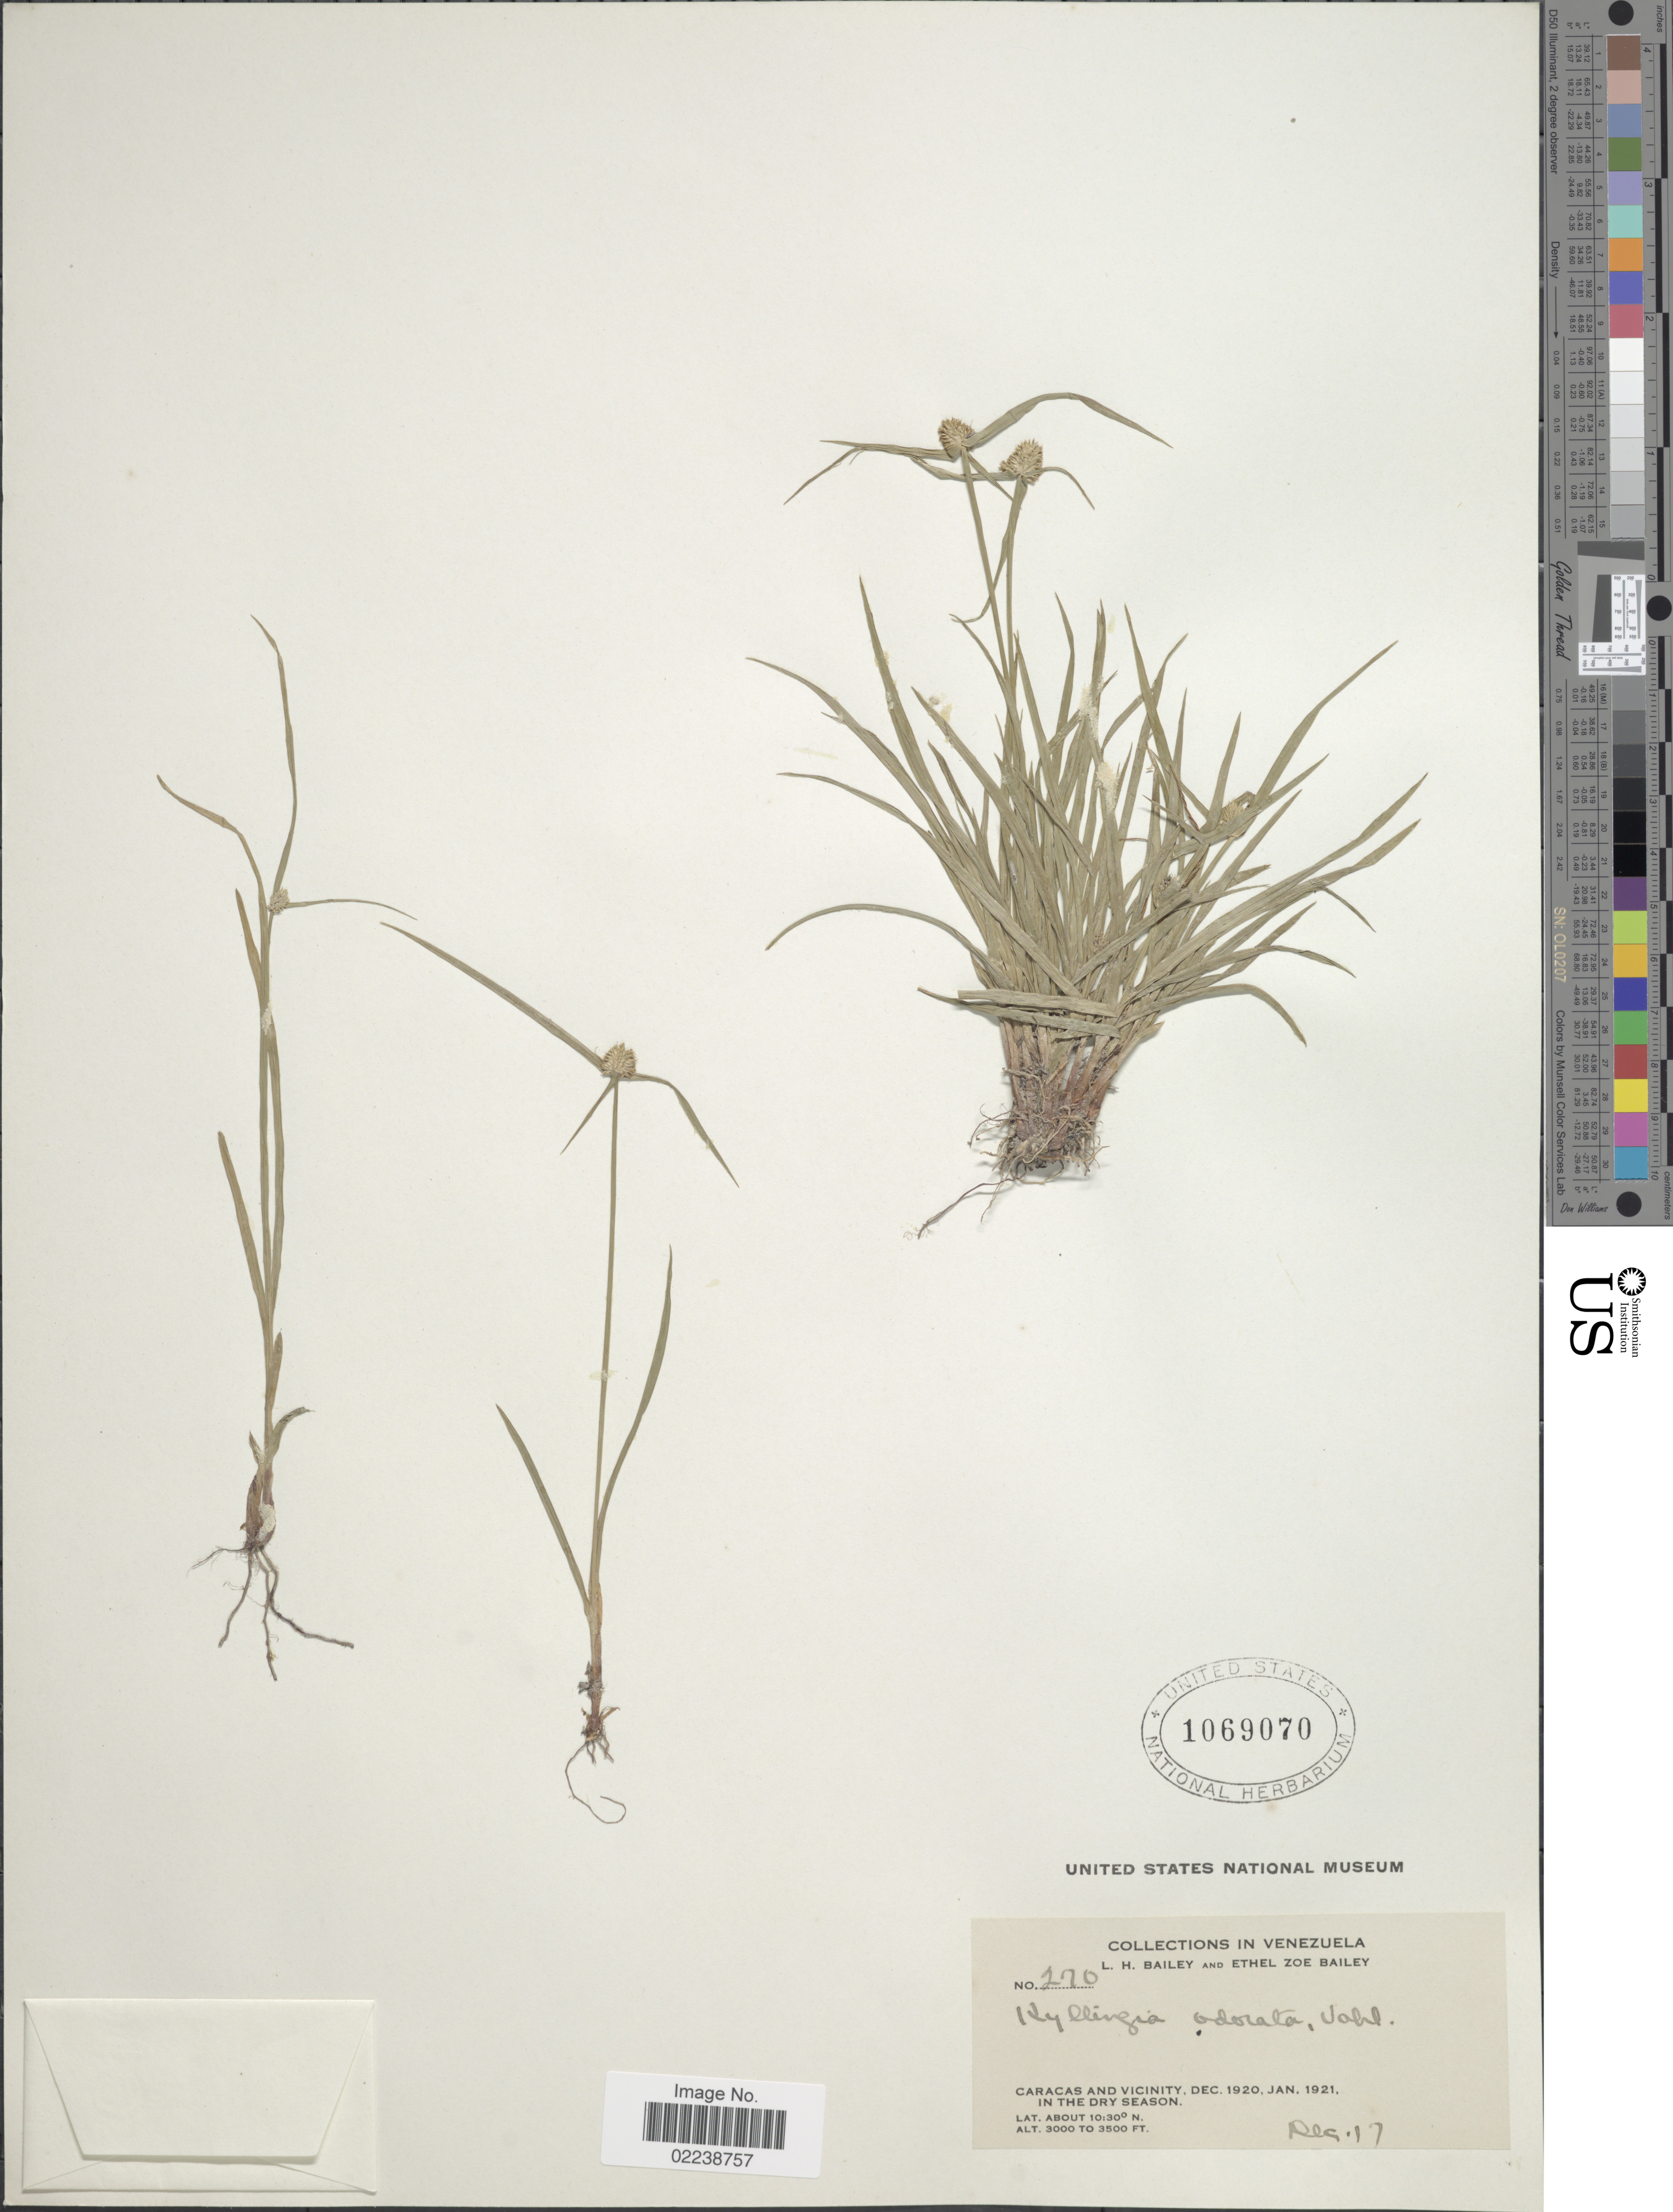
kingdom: Plantae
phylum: Tracheophyta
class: Liliopsida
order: Poales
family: Cyperaceae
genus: Cyperus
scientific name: Cyperus sesquiflorus subsp. sesquiflorus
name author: (Torr.) Mattf. & Kük.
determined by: Strong, M. T., (US), Smithsonian Institution - National Museum of Natural History (UNITED STATES)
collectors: L. H. Bailey & E. Z. Bailey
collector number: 270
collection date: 1920-12-17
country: Venezuela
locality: Caracas and vicinity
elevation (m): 914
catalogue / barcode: US 1069070